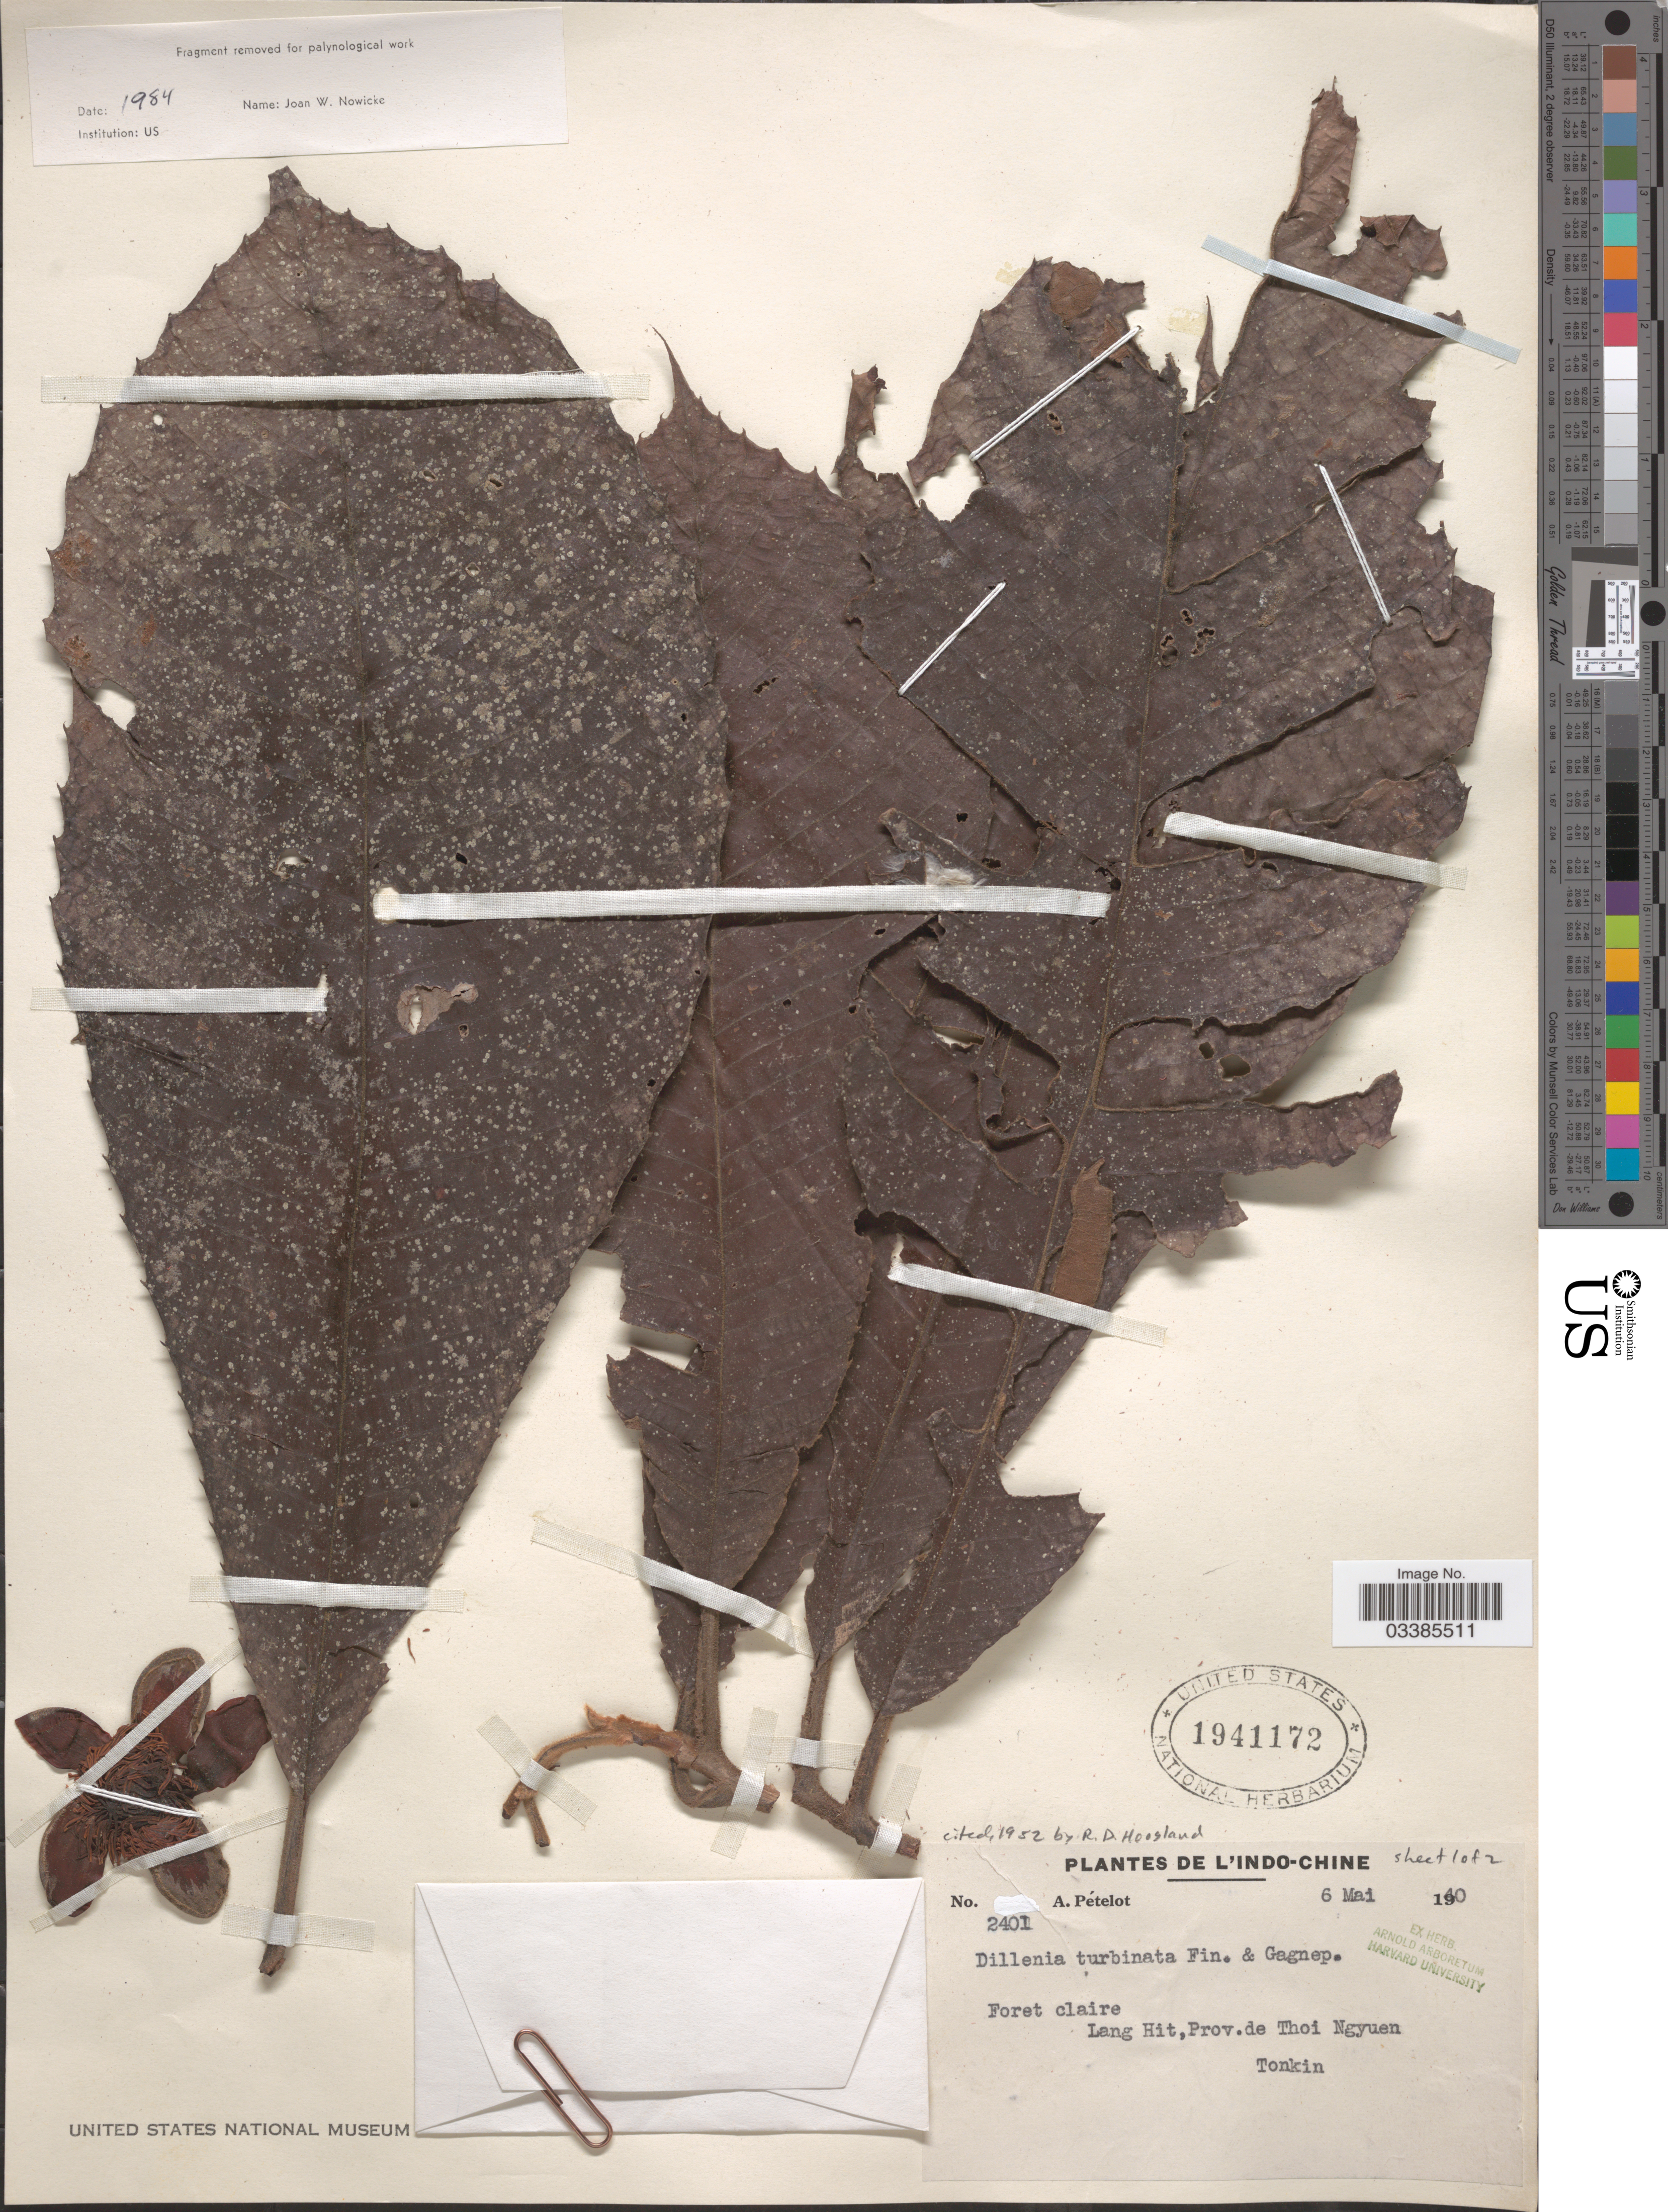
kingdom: Plantae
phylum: Tracheophyta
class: Magnoliopsida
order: Dilleniales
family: Dilleniaceae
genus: Dillenia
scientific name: Dillenia turbinata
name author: Finet & Gagnep.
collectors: A. Petelot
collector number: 2401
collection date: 1940-05-06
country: Vietnam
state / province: Thai Nguyen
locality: Indo-Chine, Lang Hit, Prov. de Thoi Ngyuen, Tonkin.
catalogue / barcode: US 1941172